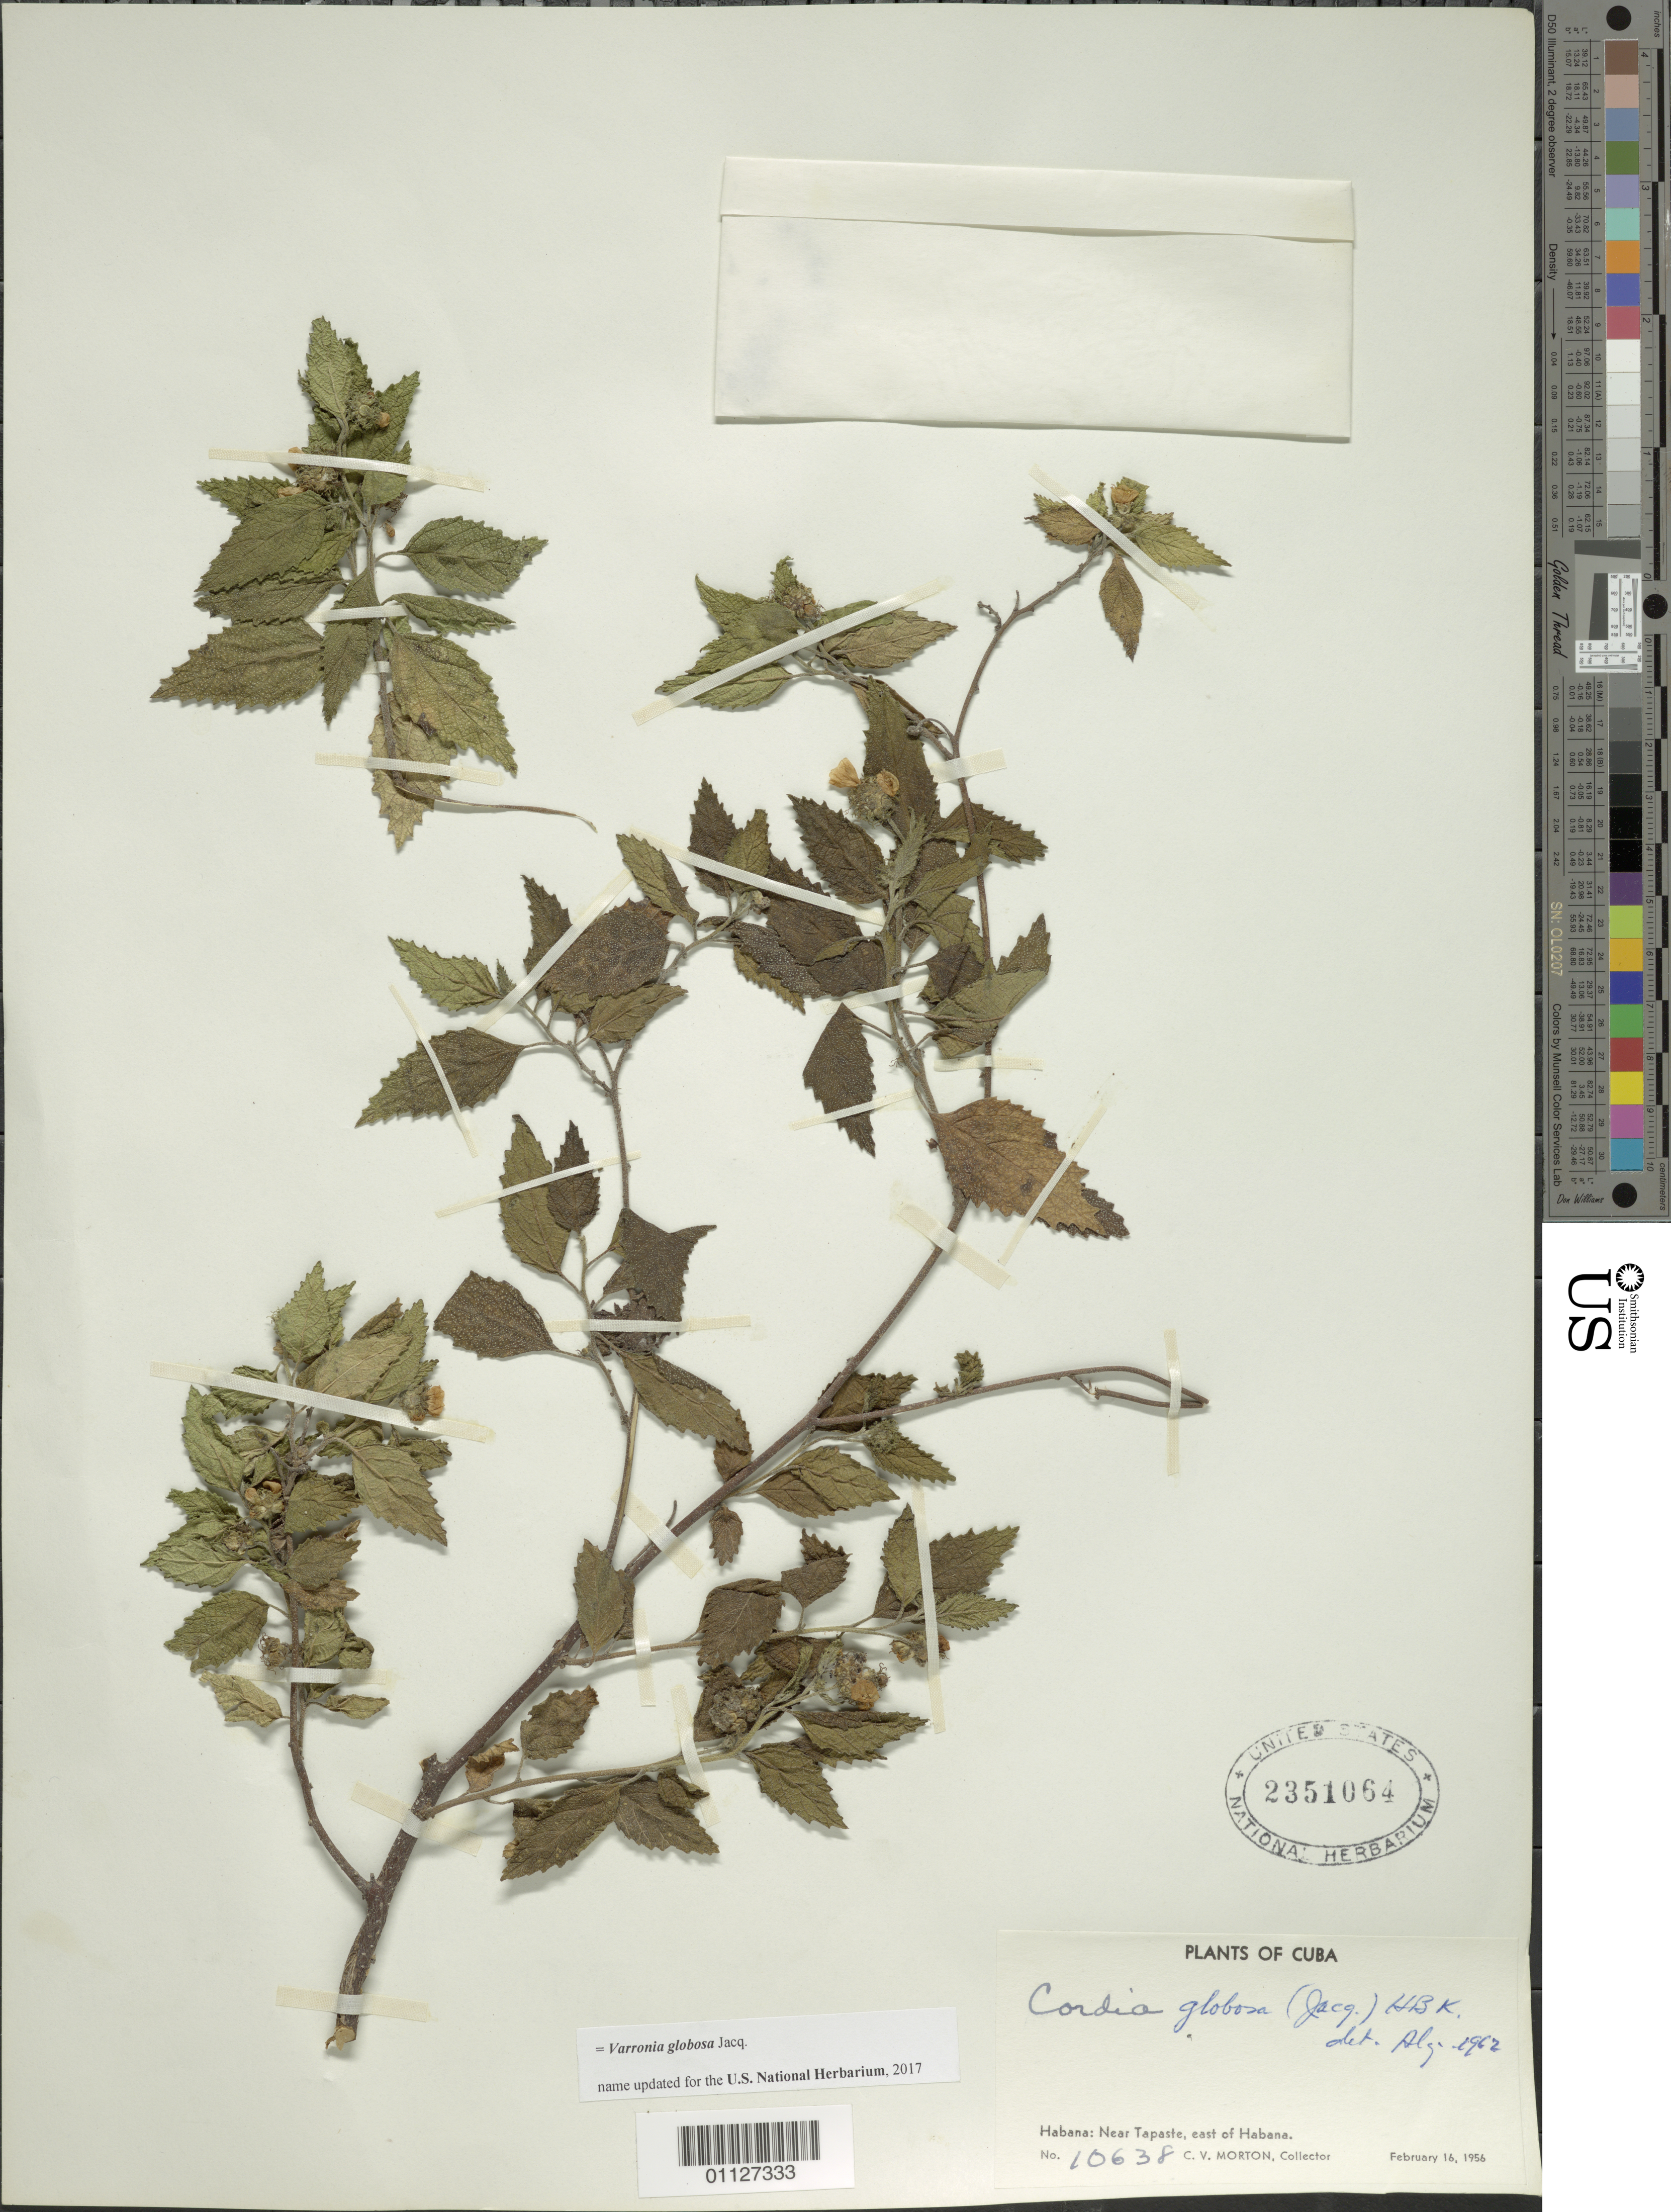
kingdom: Plantae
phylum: Tracheophyta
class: Magnoliopsida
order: Boraginales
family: Cordiaceae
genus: Varronia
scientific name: Varronia globosa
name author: Jacq.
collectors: C. V. Morton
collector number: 10638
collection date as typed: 16 Feb 1956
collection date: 1956-02-16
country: Cuba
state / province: La Habana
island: Cuba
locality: Near Tapaste, E of Habana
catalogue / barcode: US 2351064